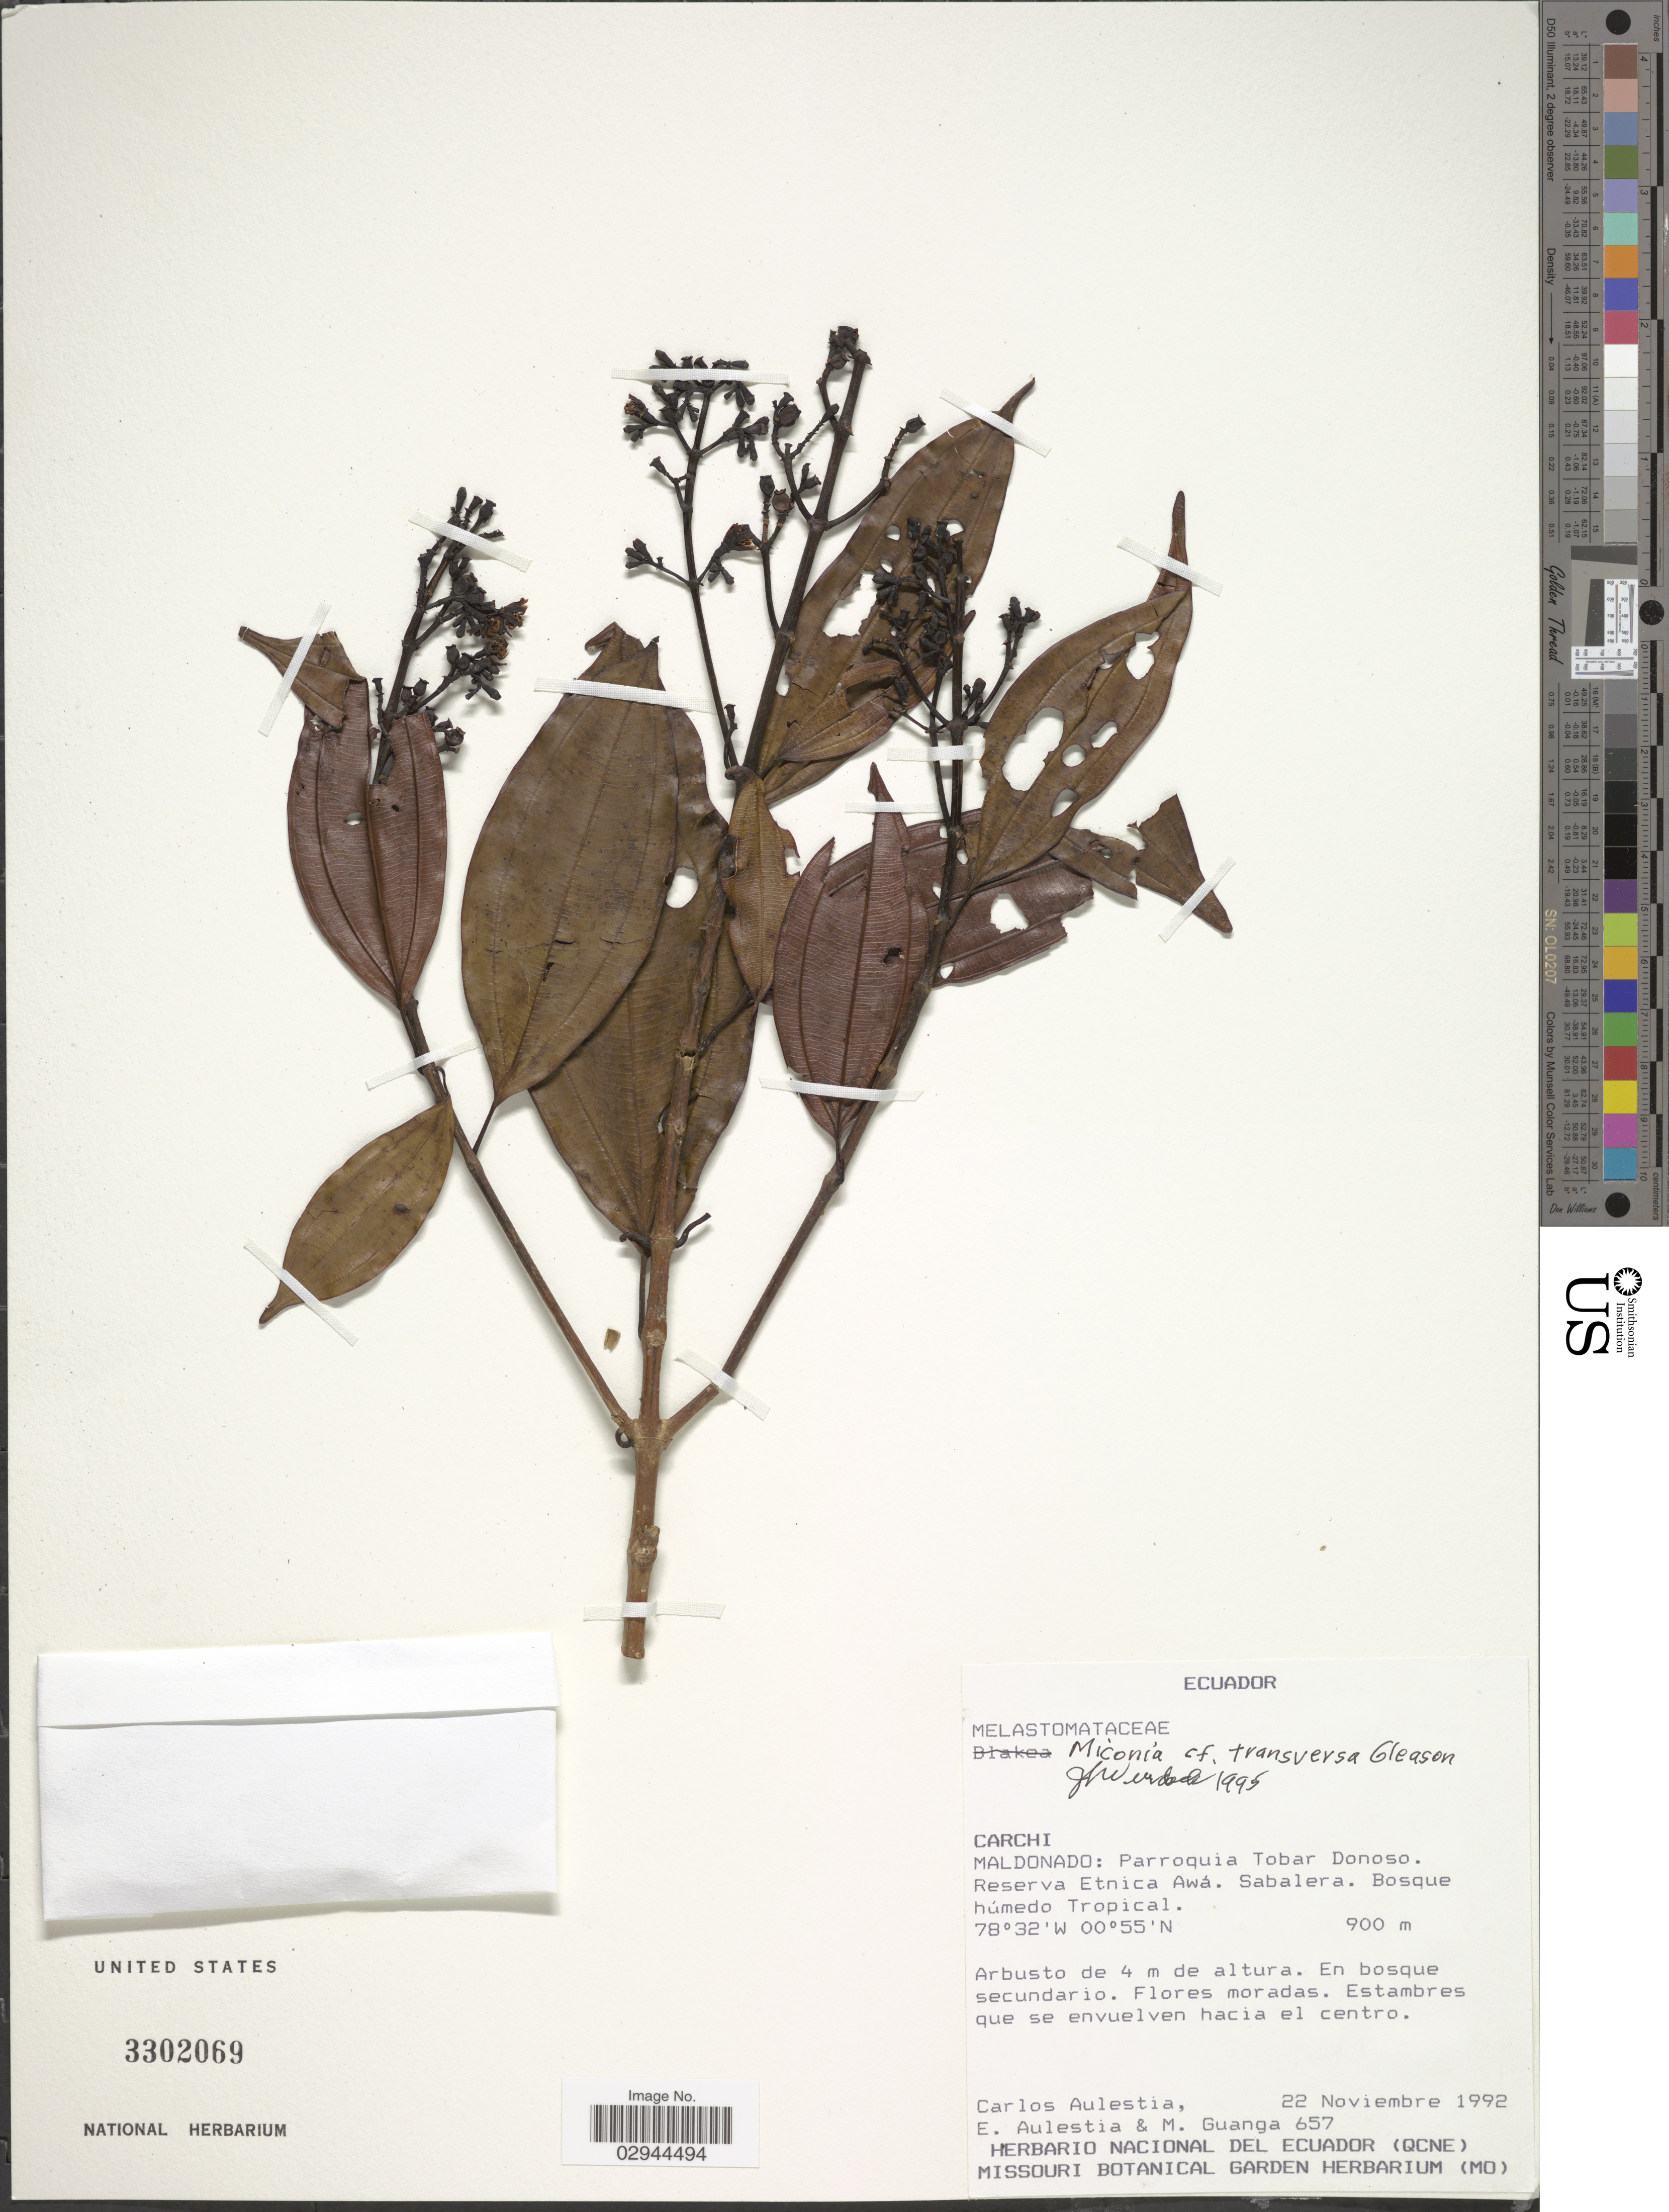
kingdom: Plantae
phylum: Tracheophyta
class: Magnoliopsida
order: Myrtales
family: Melastomataceae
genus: Miconia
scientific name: Miconia transversa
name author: Gleason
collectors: C. Aulestia, E. Aulestia & M. Guanga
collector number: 657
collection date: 1992-11-22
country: Ecuador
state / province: Carchi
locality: Maldonado: Parroquia Tobar Donoso. Reserva Etnica Awá. Sabalera.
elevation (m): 900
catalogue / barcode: US 3302069